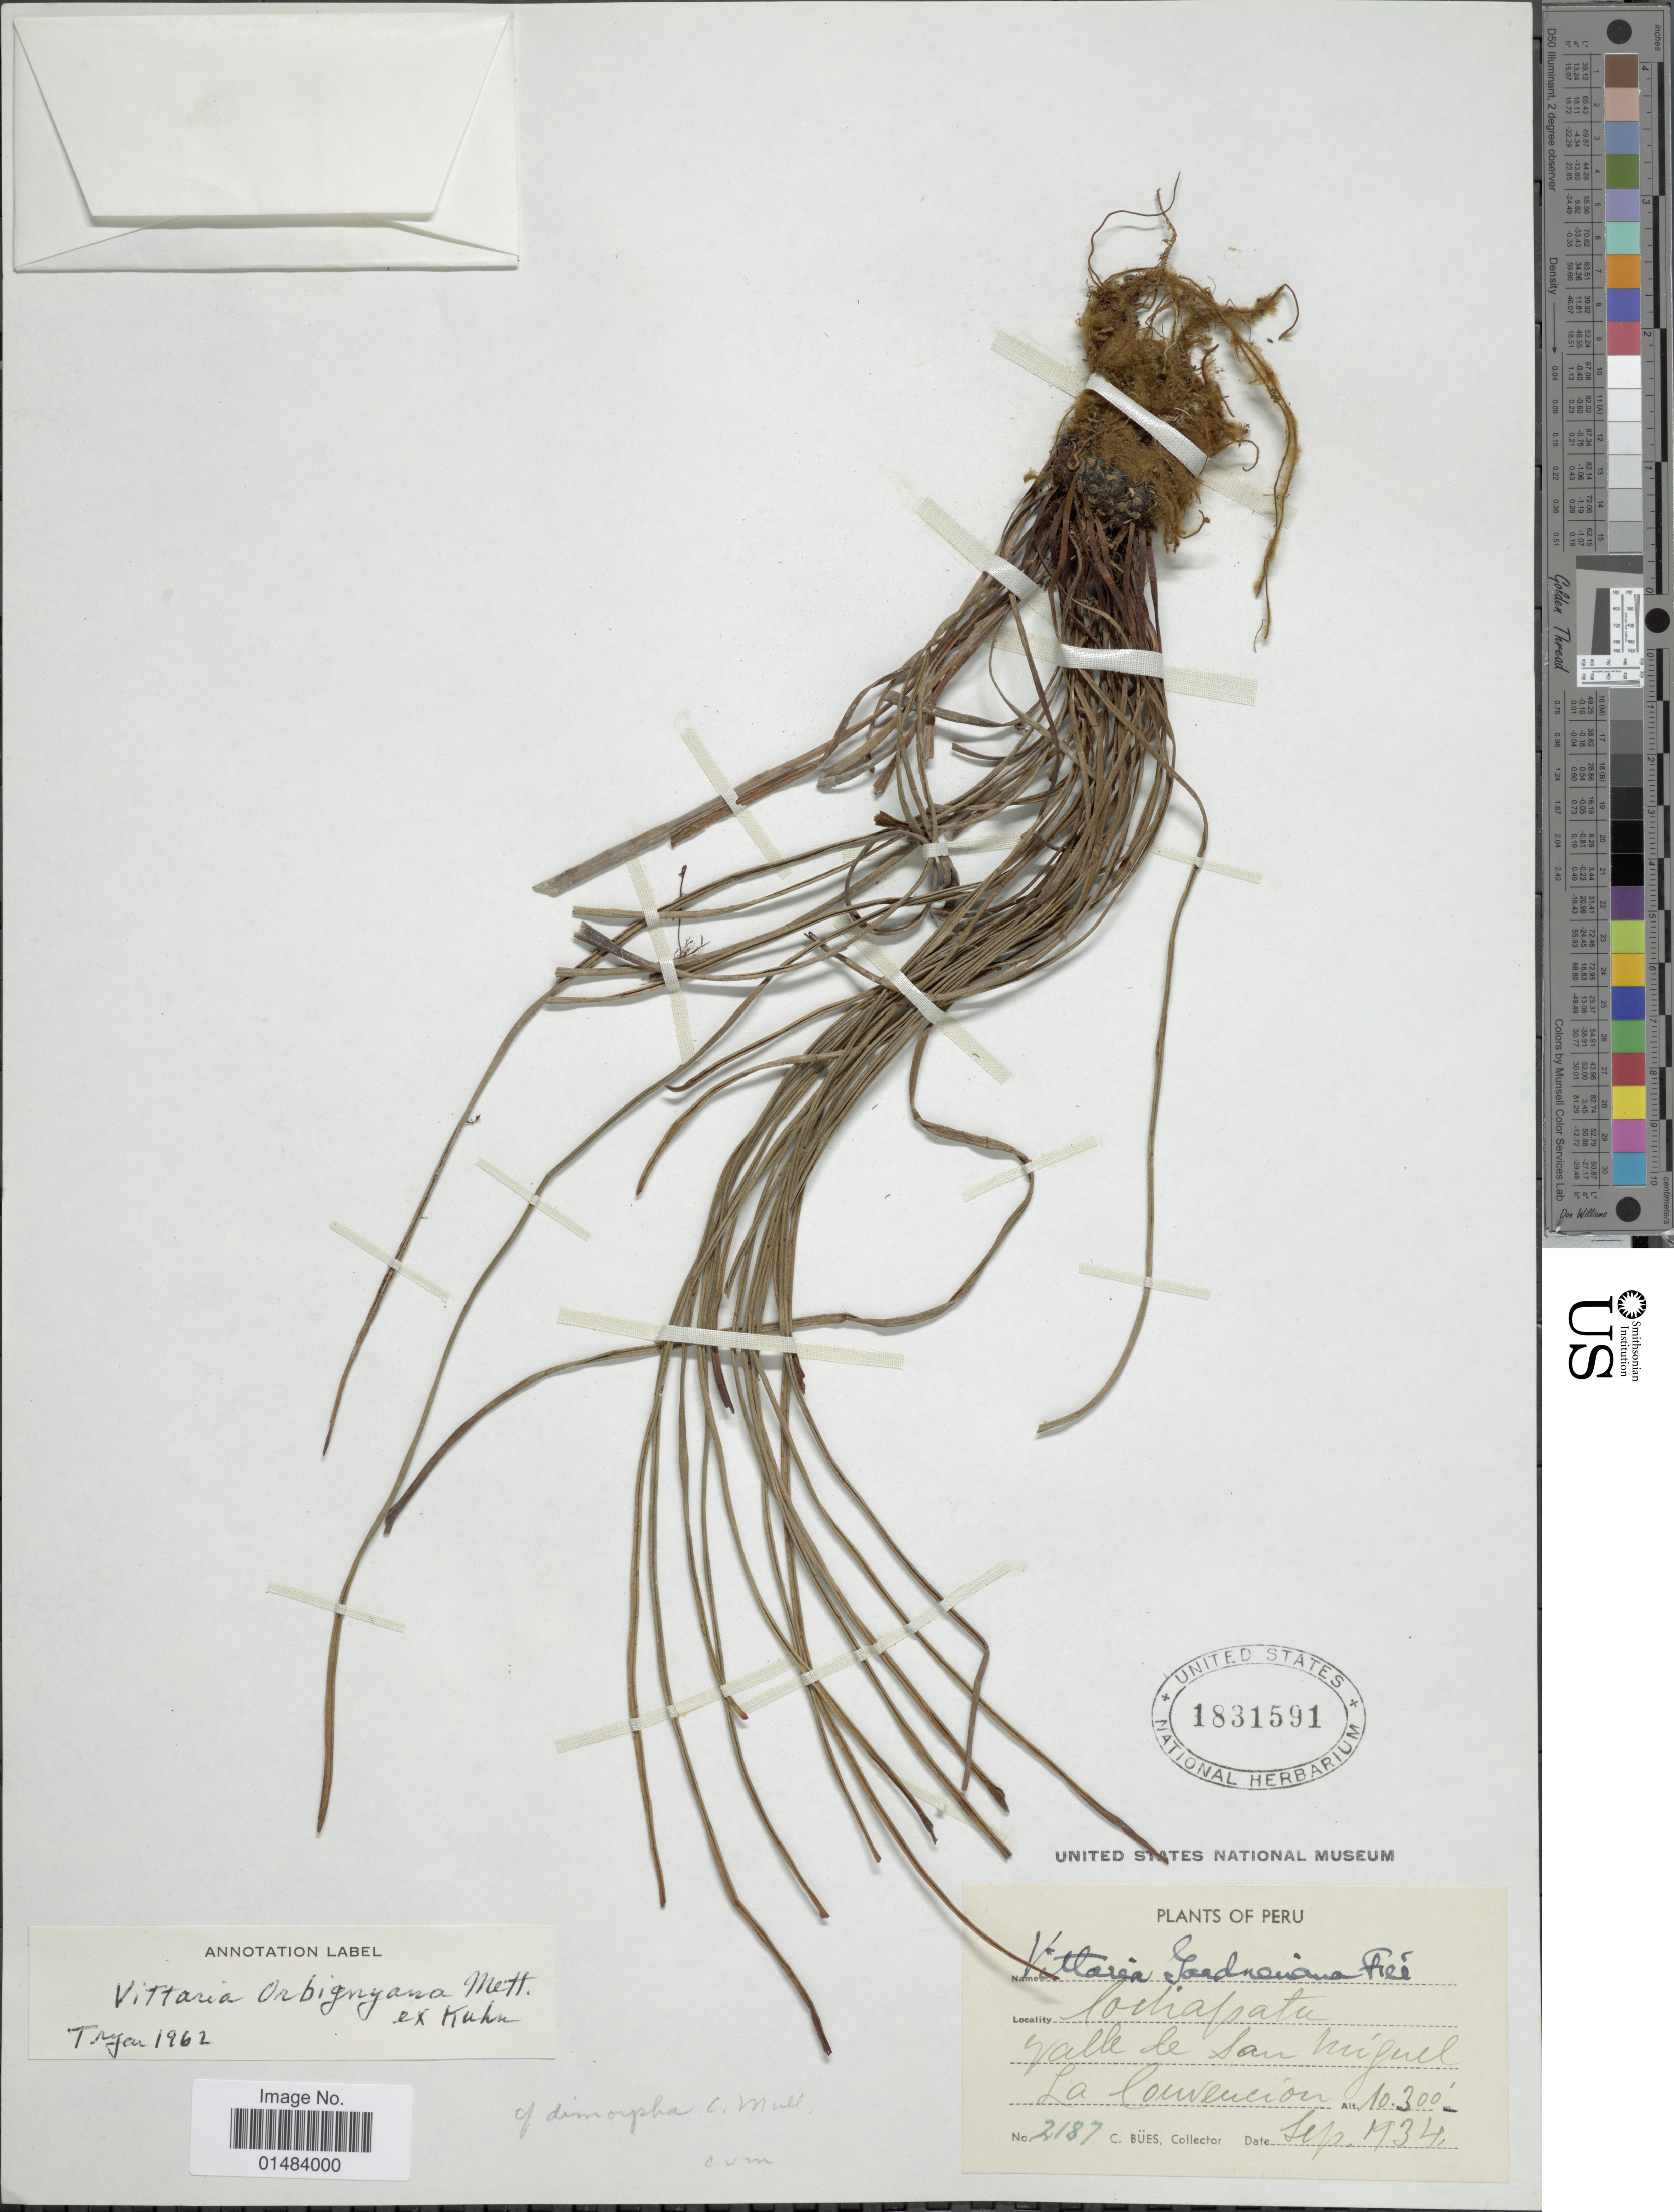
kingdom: Plantae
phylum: Tracheophyta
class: Polypodiopsida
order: Polypodiales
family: Pteridaceae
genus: Vittaria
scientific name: Vittaria gardneriana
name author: Fée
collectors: C. Bues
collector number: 2187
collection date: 1934-09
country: Peru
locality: Peru, Cochapatu, Valle de San Miguel La Convencion.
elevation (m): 3139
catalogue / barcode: US 1831591